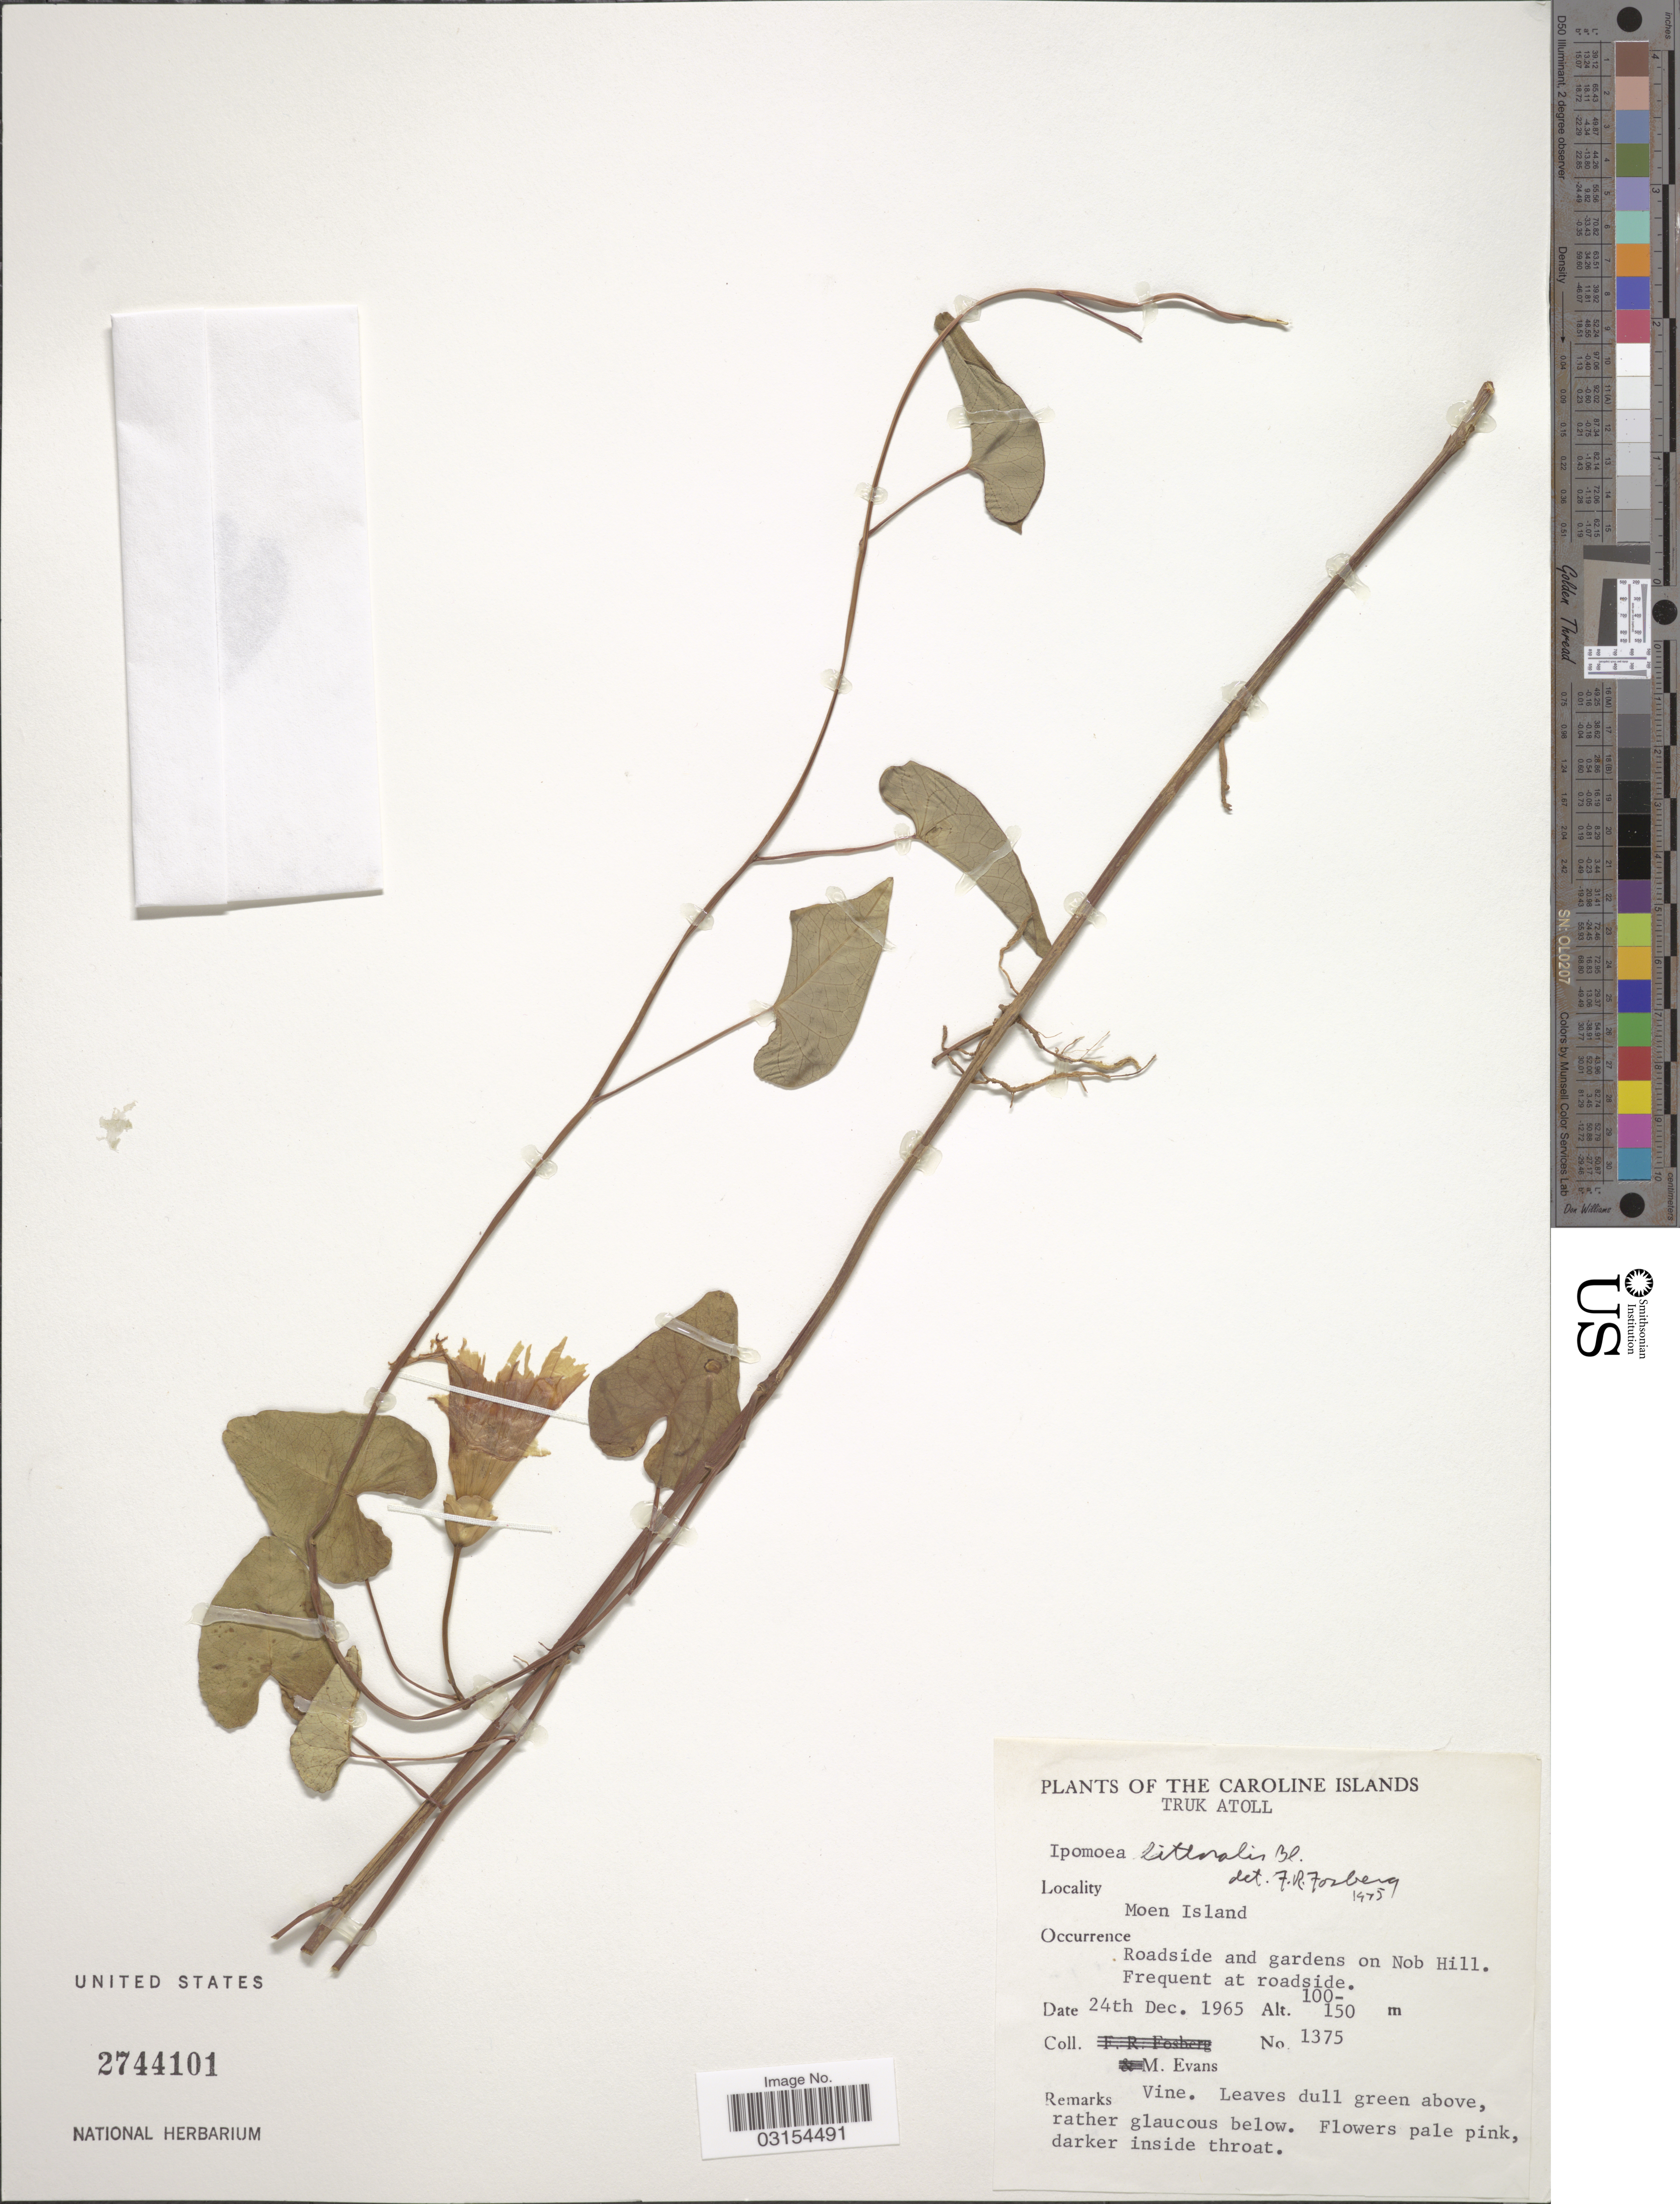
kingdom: Plantae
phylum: Tracheophyta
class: Magnoliopsida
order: Solanales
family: Convolvulaceae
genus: Ipomoea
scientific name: Ipomoea littoralis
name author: Blume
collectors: M. Evans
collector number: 1375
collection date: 1965-12-24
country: Micronesia, Federated States of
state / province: Truk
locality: Caroline Islands. Truk Atoll. Moen Island.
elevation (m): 100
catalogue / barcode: US 2744101